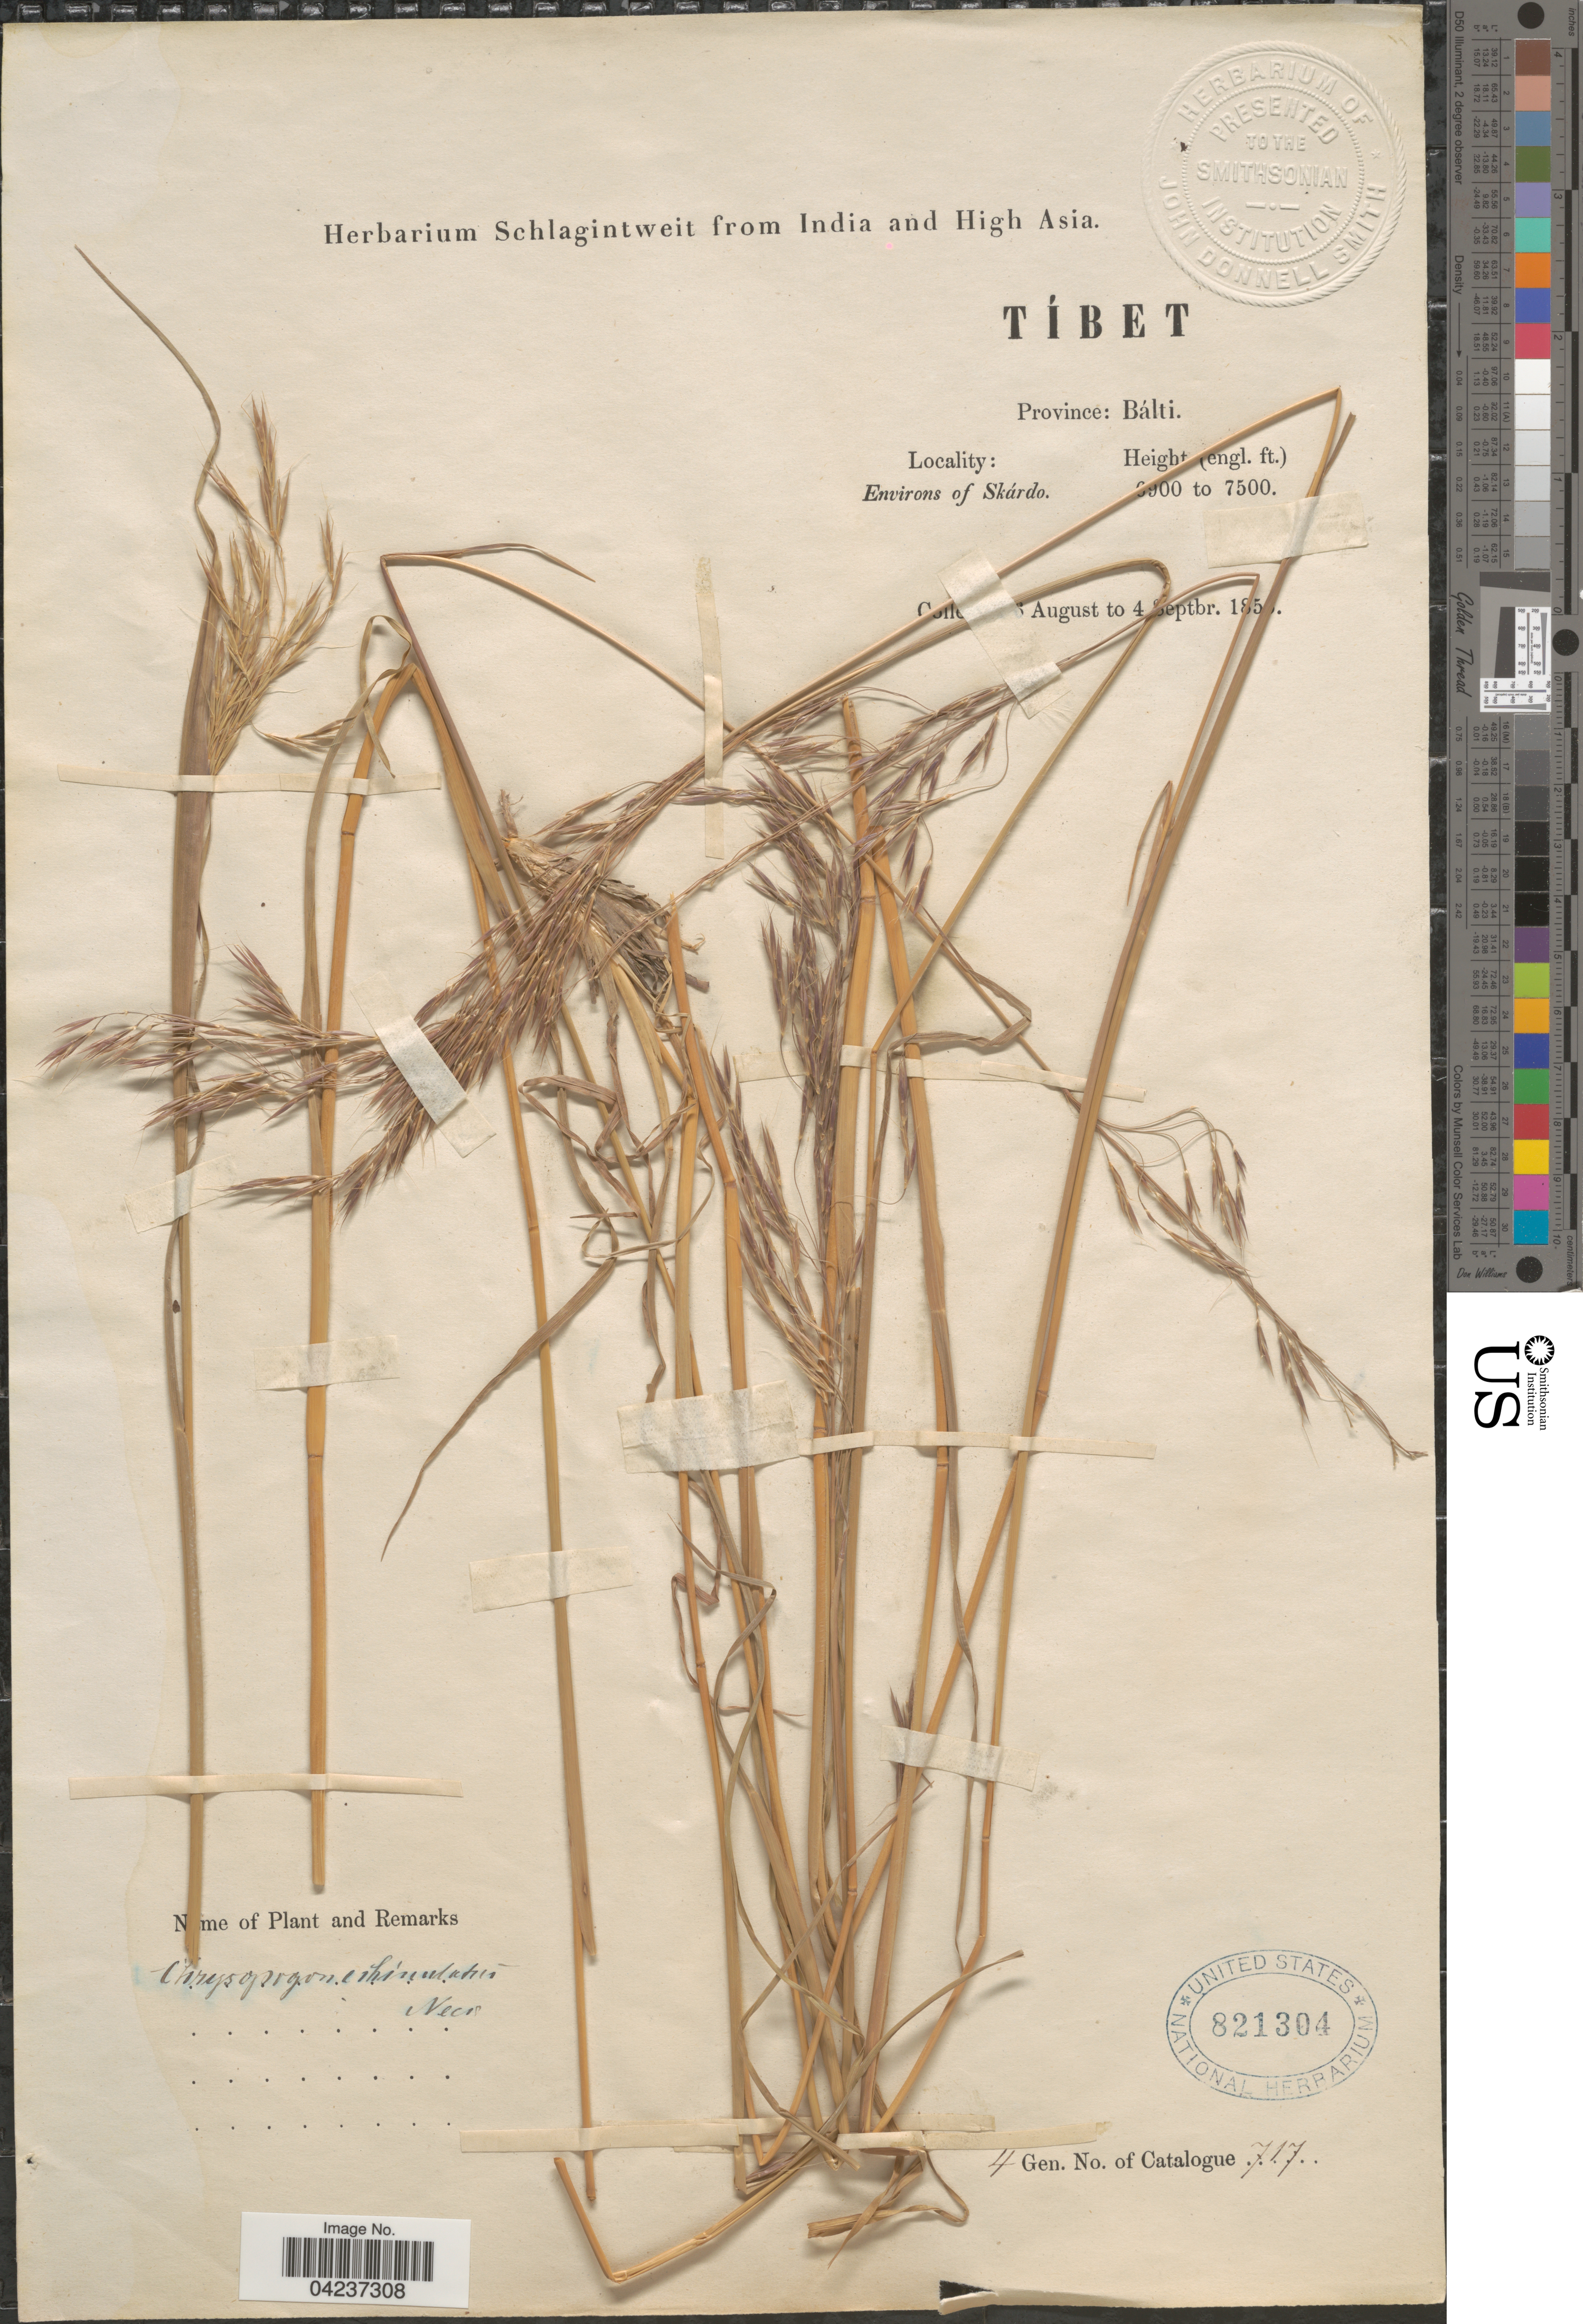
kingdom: Plantae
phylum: Tracheophyta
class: Liliopsida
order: Poales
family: Poaceae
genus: Chrysopogon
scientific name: Chrysopogon hackelii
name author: (Hook. f.) C.E.C. Fisch.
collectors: ex herb. Schlagintweit from India and High Asia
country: China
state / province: Xizang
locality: Tíbet. Province; Bálti. Environs of Skárdo.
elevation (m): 2103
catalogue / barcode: US 821304